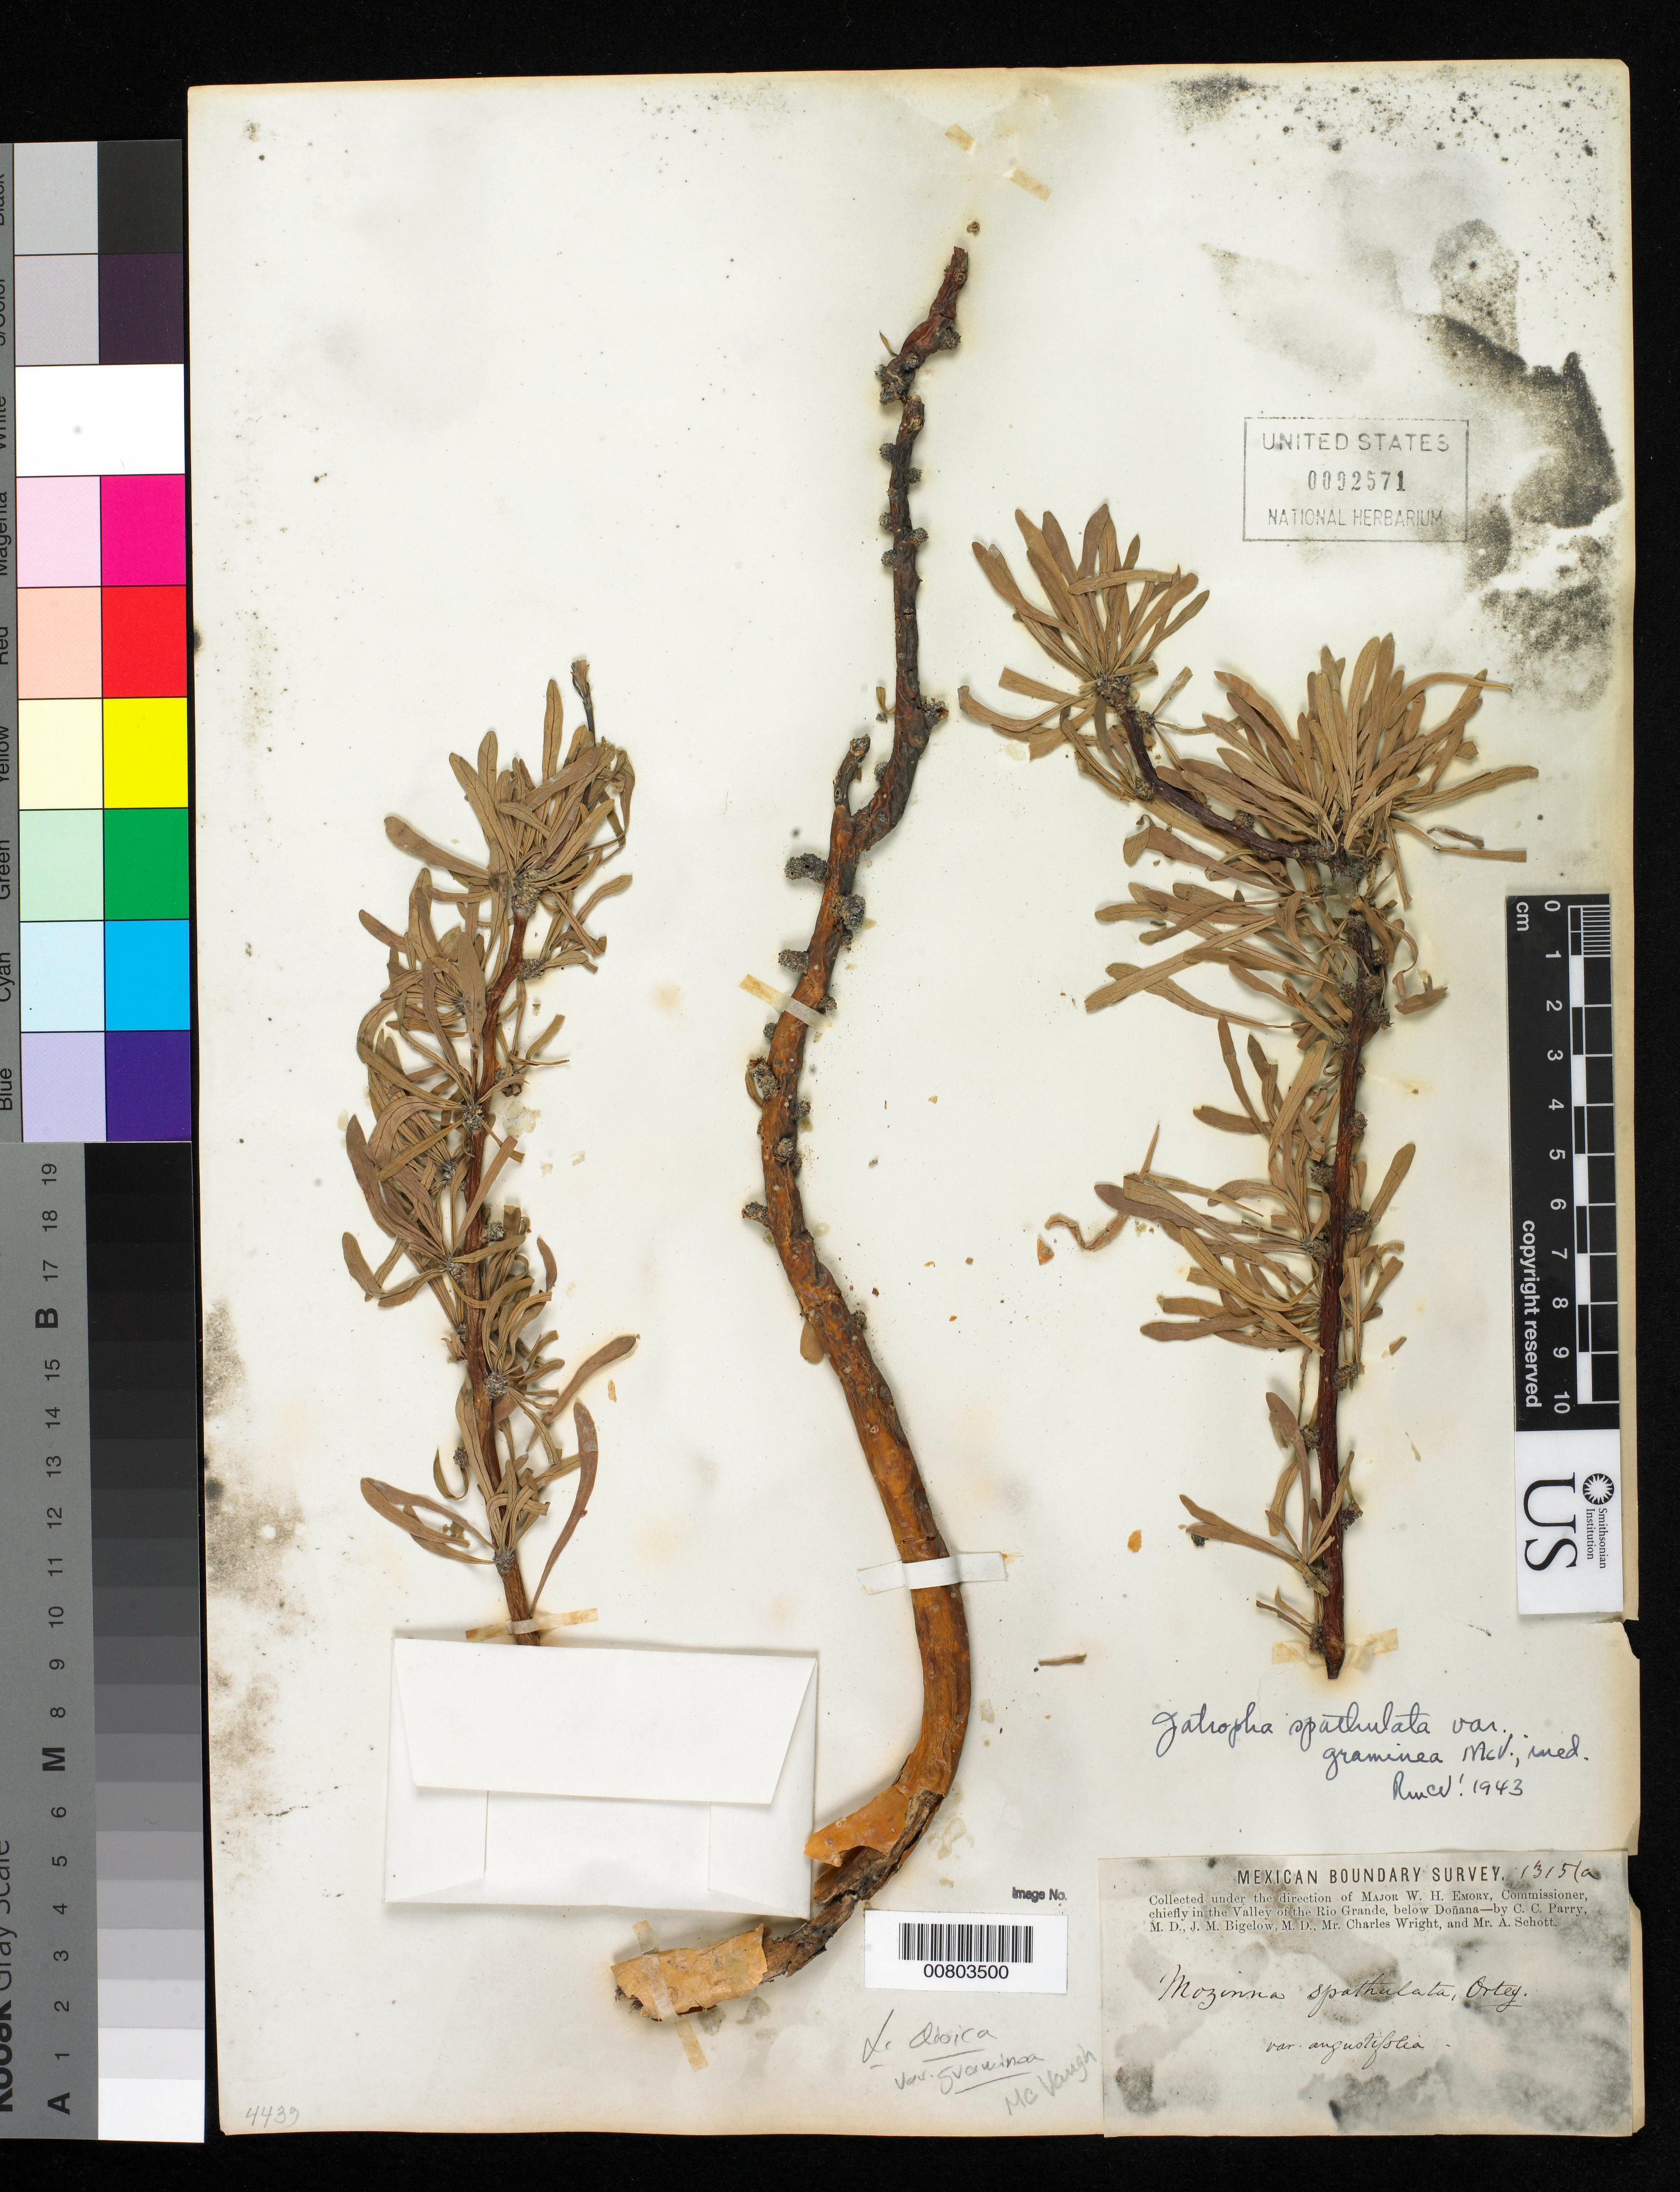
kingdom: Plantae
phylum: Tracheophyta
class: Magnoliopsida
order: Malpighiales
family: Euphorbiaceae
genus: Jatropha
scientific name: Jatropha dioica var. graminea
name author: McVaugh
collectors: C. C. Parry, J. M. Bigelow, C. Wright & A. C. V. Schott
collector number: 1315(a)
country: United States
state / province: New Mexico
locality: Valley of the Rio Grande, below Doñana, New Mexico.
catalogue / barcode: US 92571